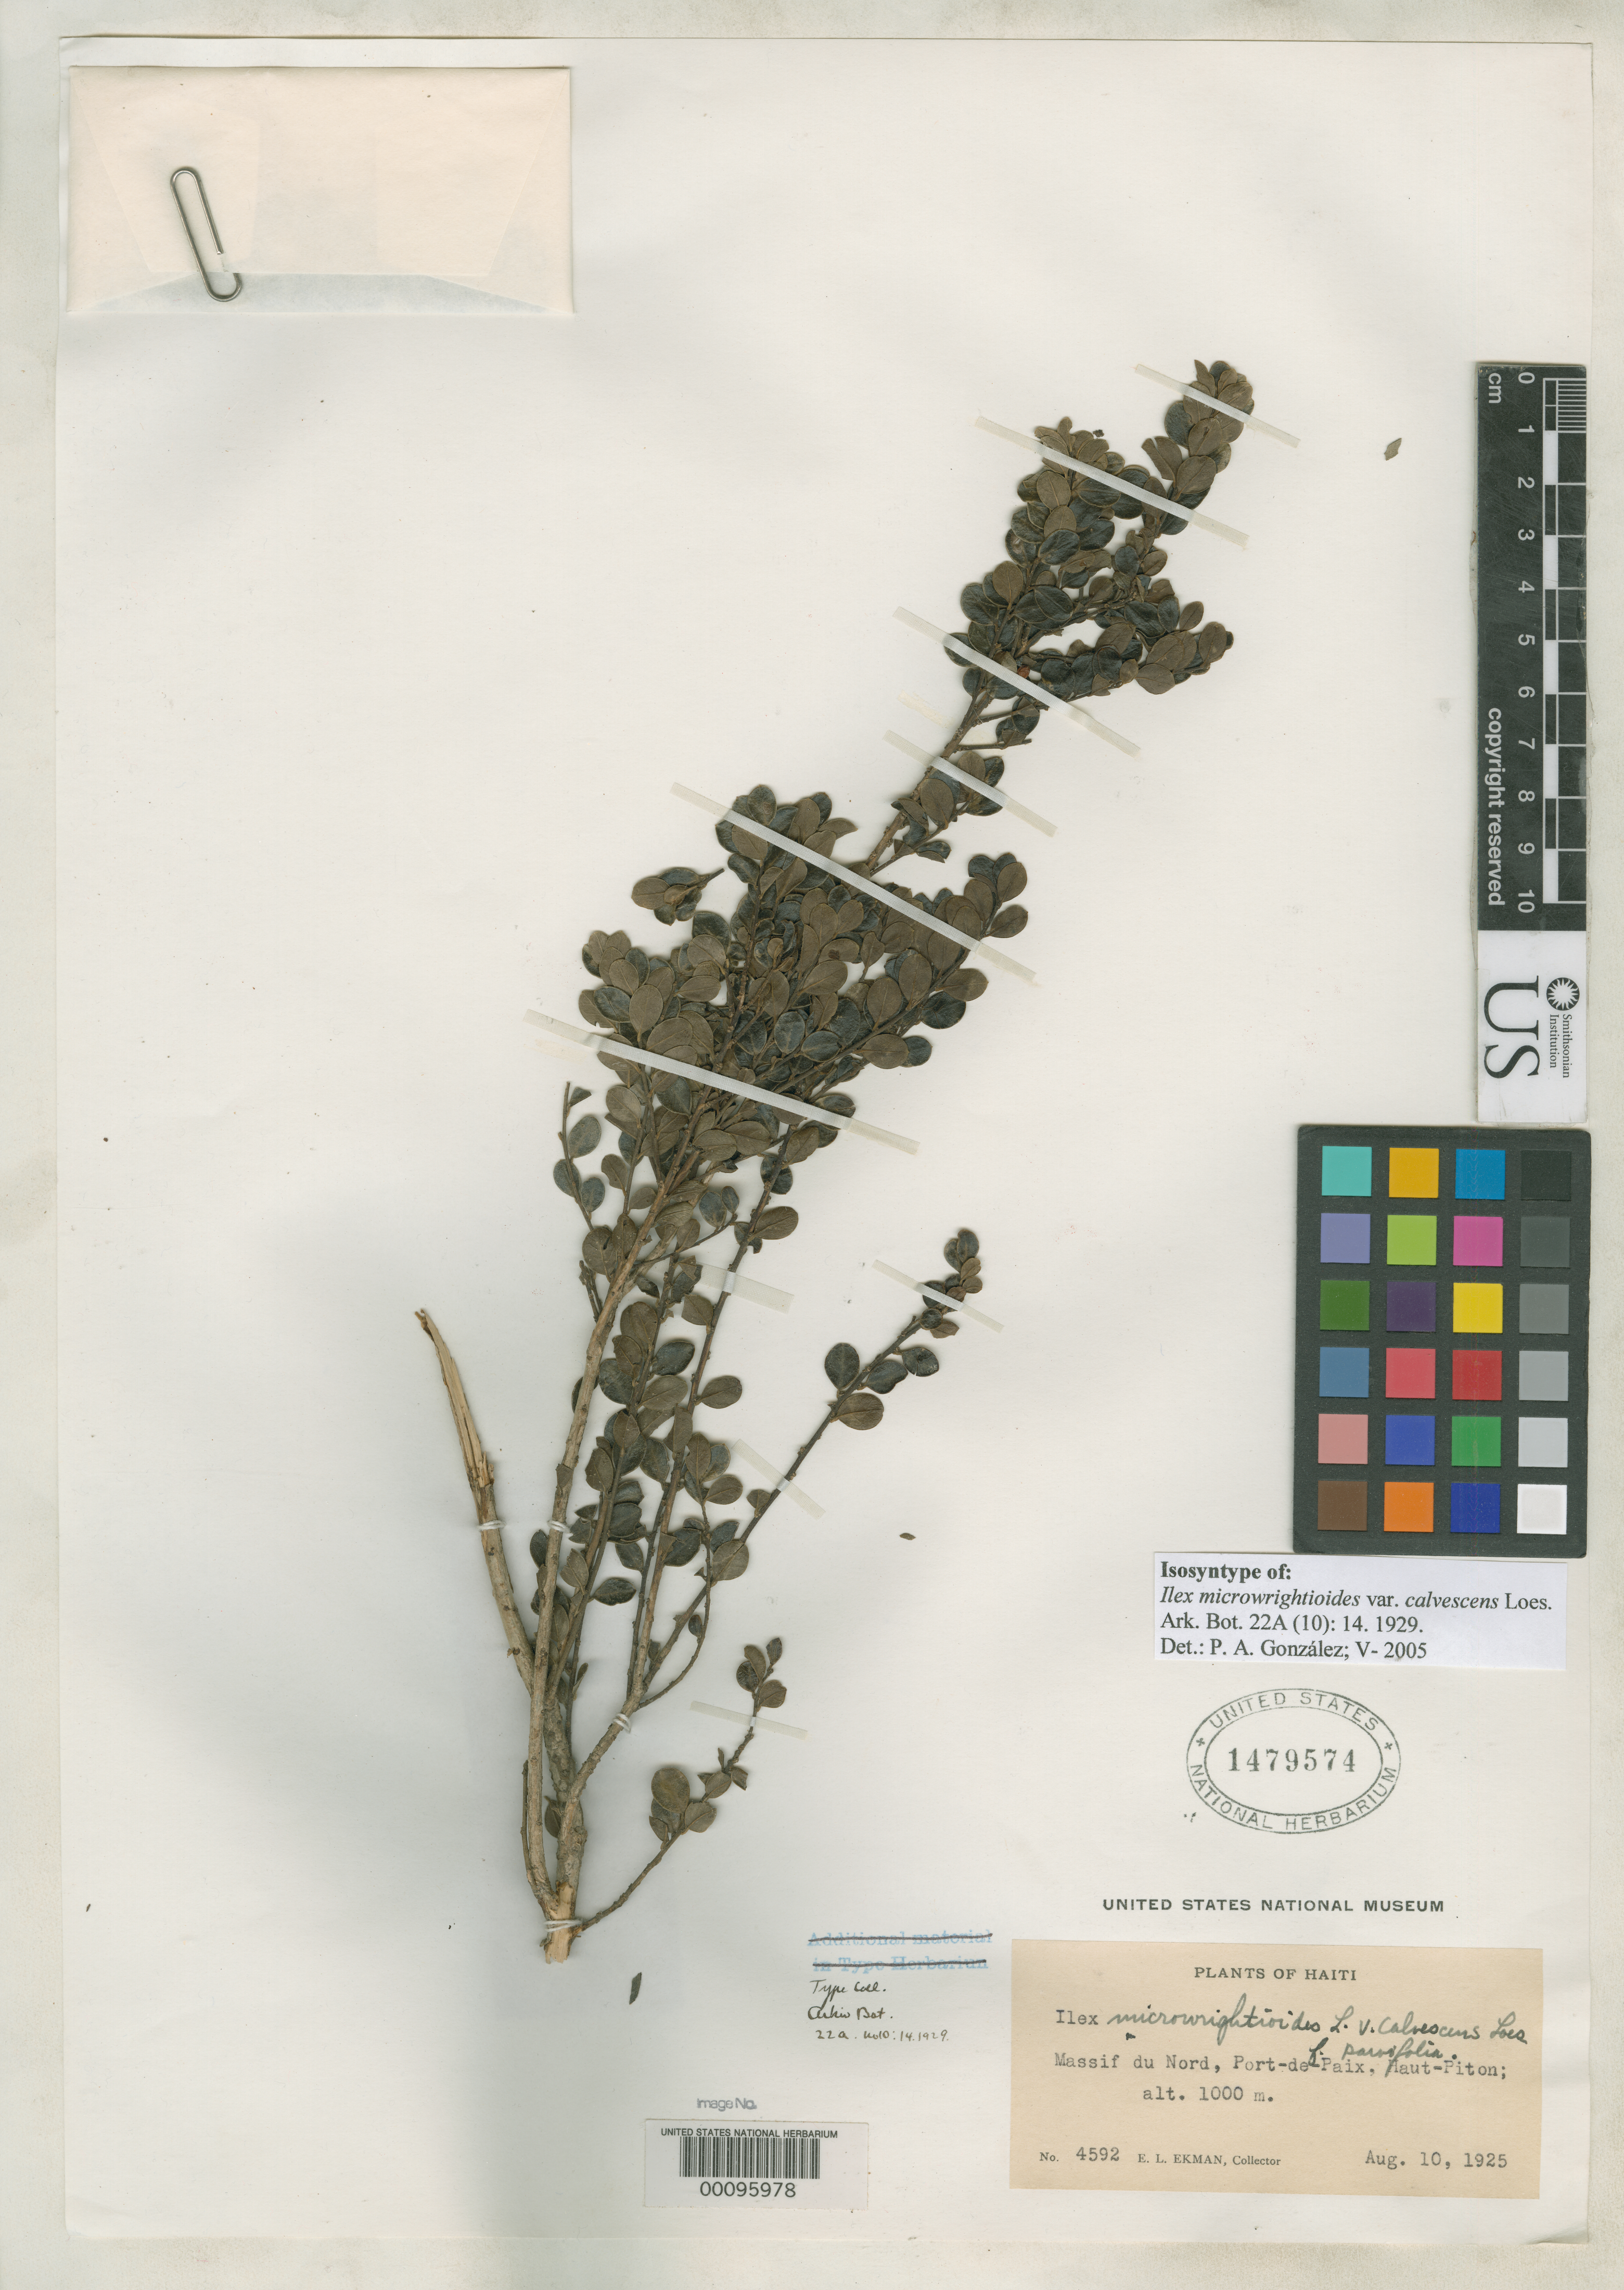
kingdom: Plantae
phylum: Tracheophyta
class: Magnoliopsida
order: Aquifoliales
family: Aquifoliaceae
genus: Ilex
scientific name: Ilex microwrightioides var. calvescens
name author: Loes.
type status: Isosyntype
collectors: E. L. Ekman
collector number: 4592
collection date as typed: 10 Aug 1925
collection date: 1925-08-10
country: Haiti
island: Hispaniola Island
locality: Massif Dunord, Port-de-Paix, Haut-Piton.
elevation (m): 1000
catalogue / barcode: US 1479574